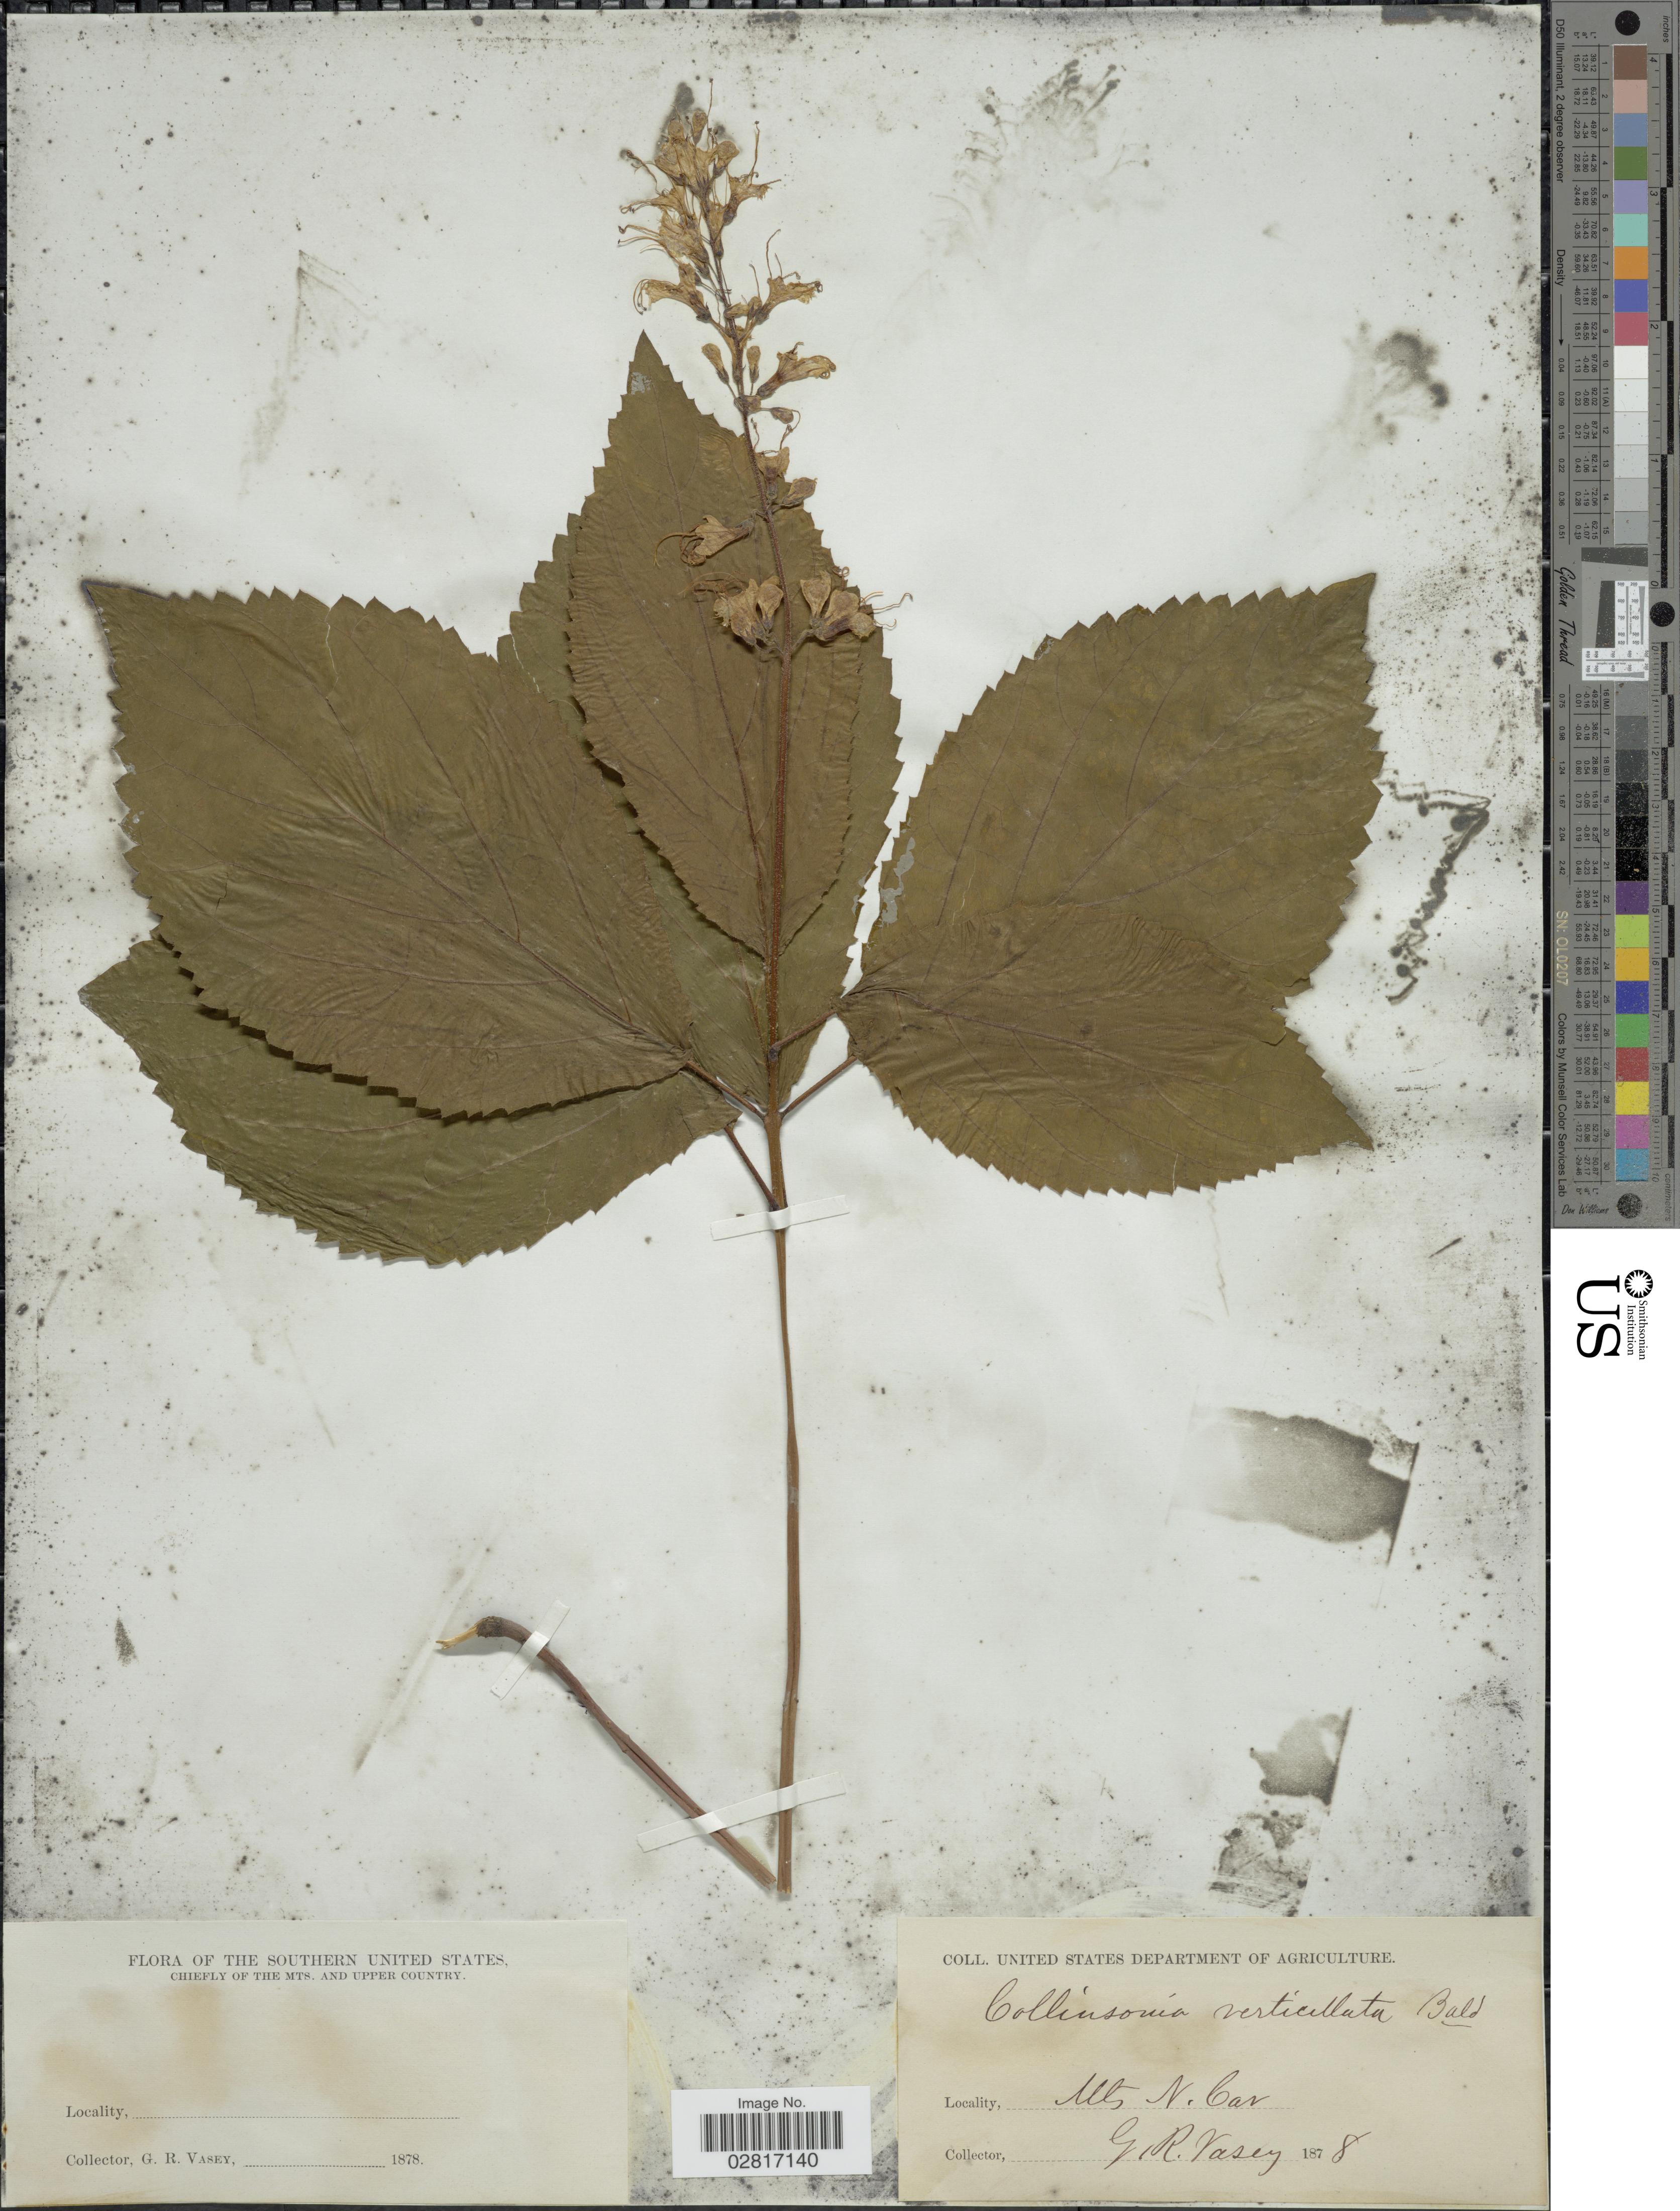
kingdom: Plantae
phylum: Tracheophyta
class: Magnoliopsida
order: Lamiales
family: Lamiaceae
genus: Collinsonia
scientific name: Collinsonia verticillata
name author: Baldwin ex Elliott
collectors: G. R. Vasey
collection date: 1878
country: United States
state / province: North Carolina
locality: Mst N. Car, Southern United States, chiefly of the mts. and upper country.